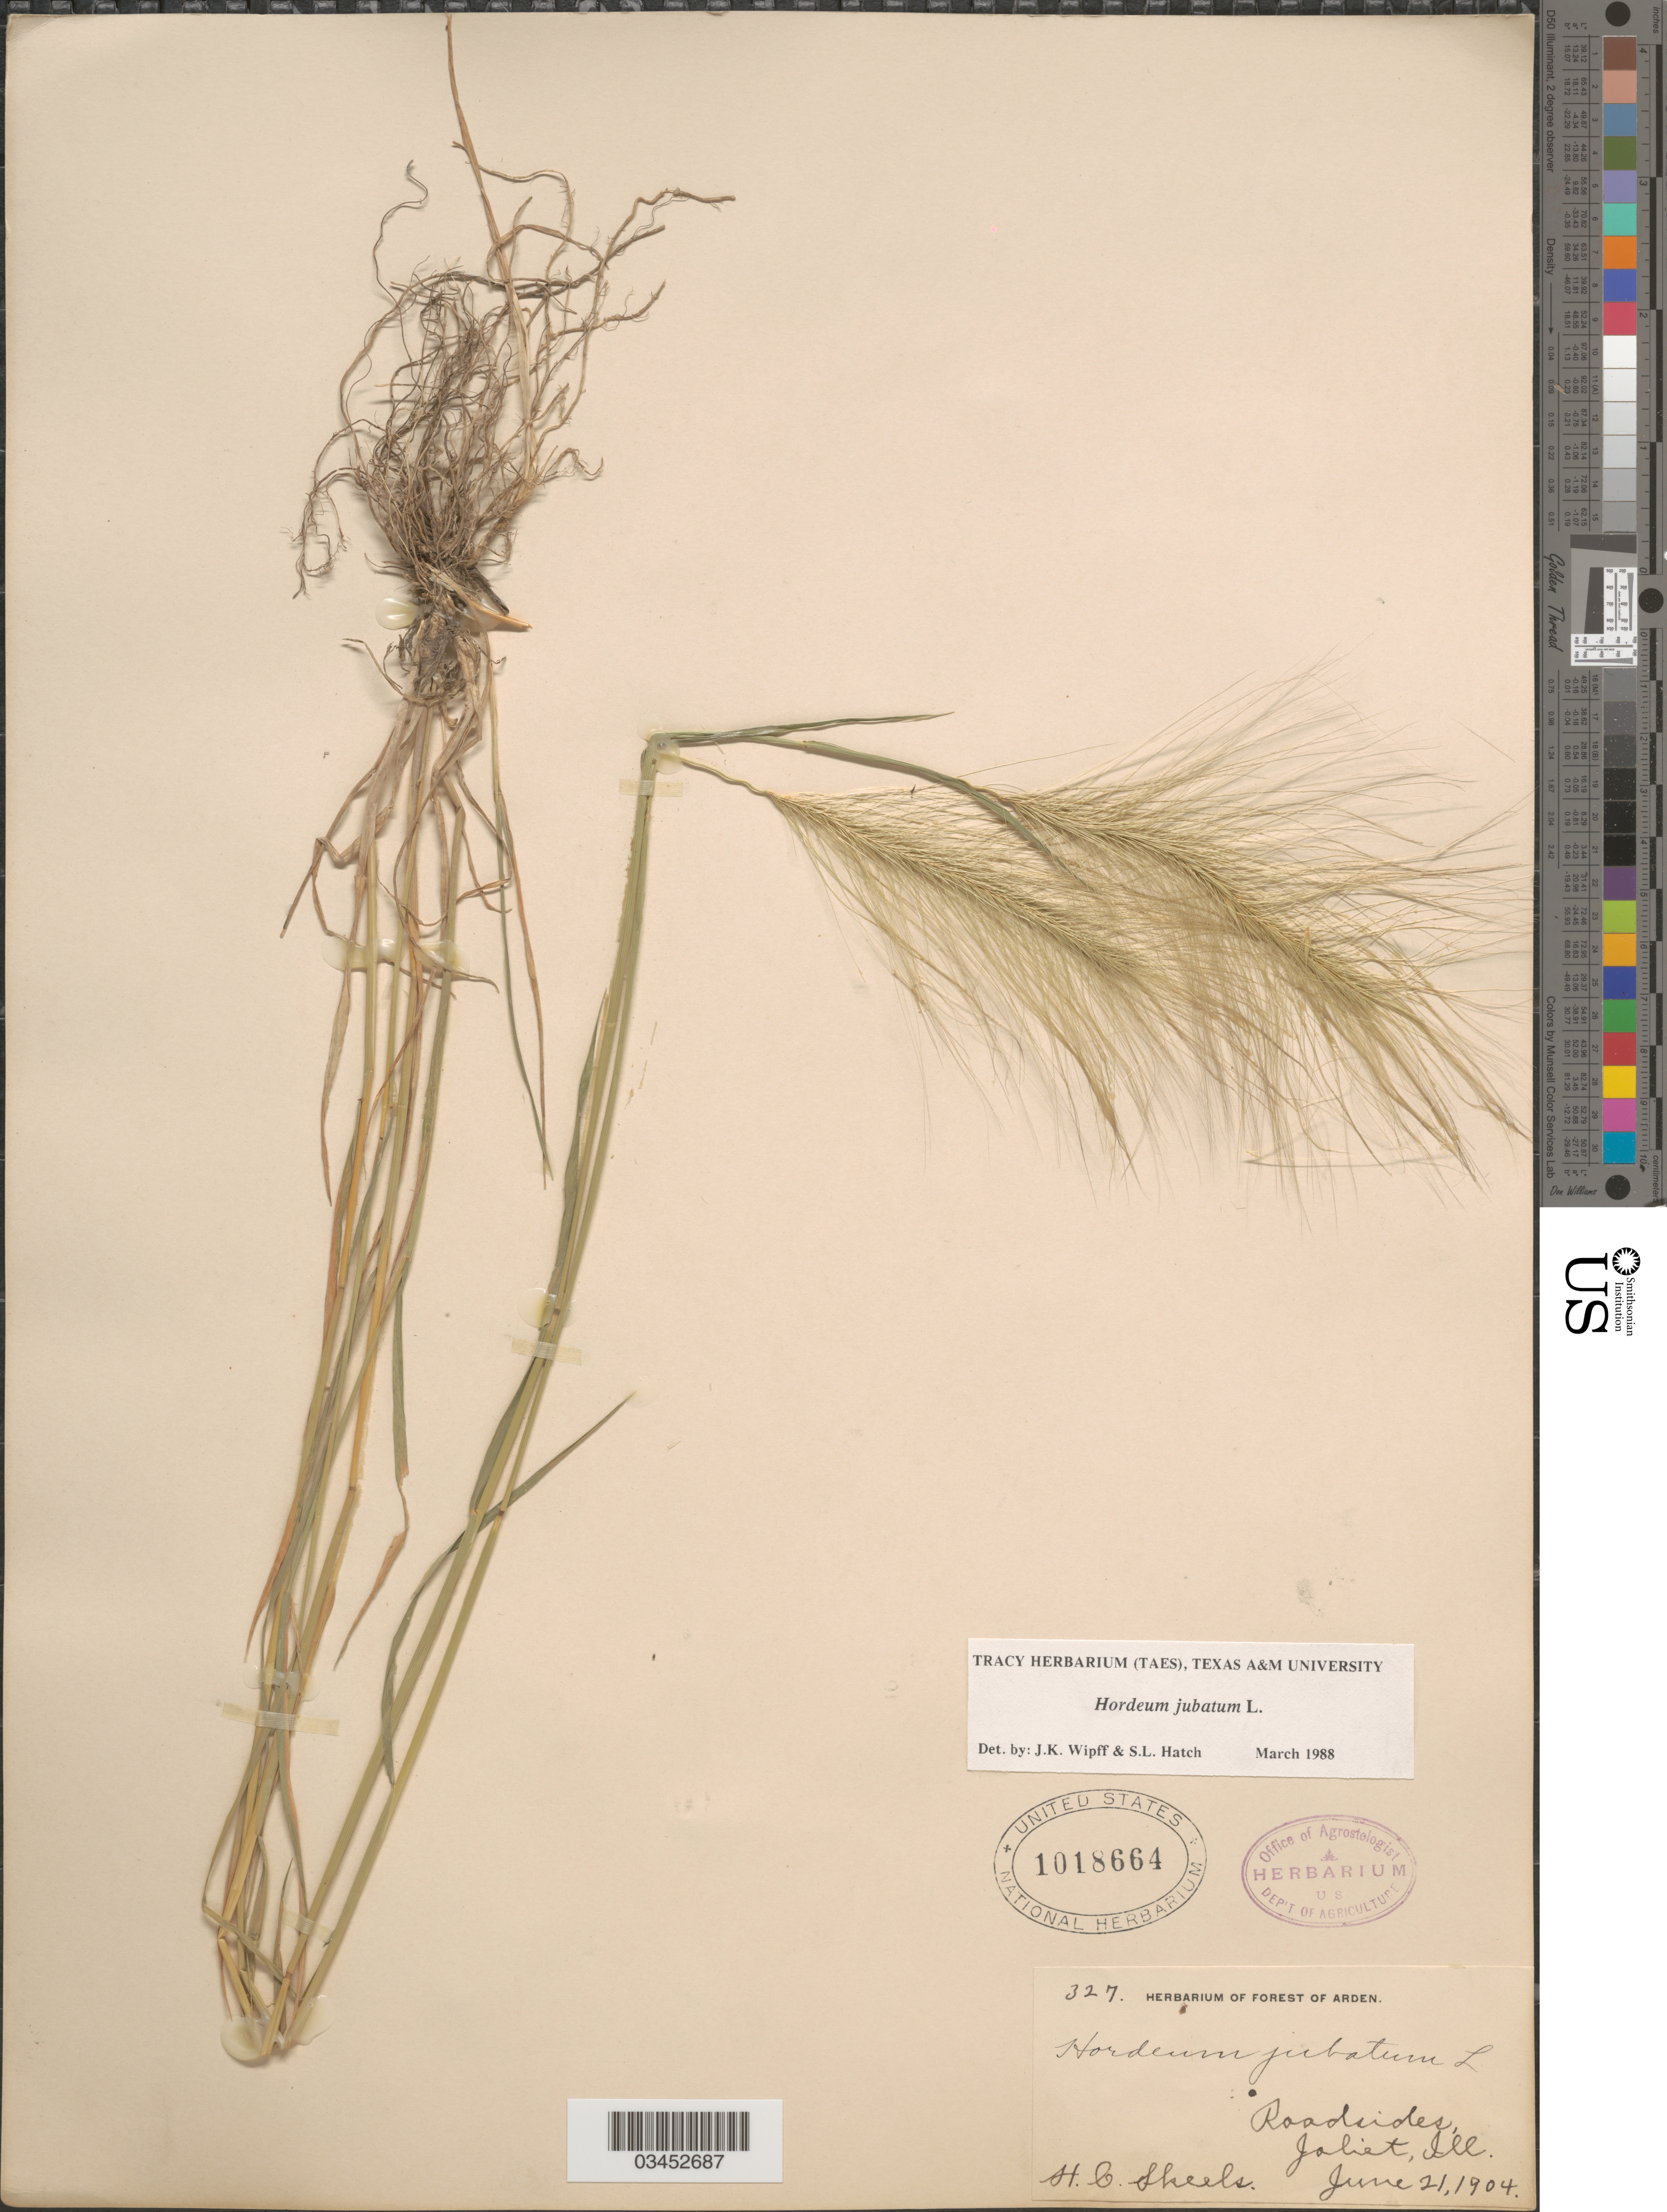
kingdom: Plantae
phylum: Tracheophyta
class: Liliopsida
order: Poales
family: Poaceae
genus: Hordeum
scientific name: Hordeum jubatum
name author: L.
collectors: H. Skeels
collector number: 327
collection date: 1904-06-21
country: United States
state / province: Illinois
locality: Roadsides, Joliet.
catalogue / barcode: US 1018664